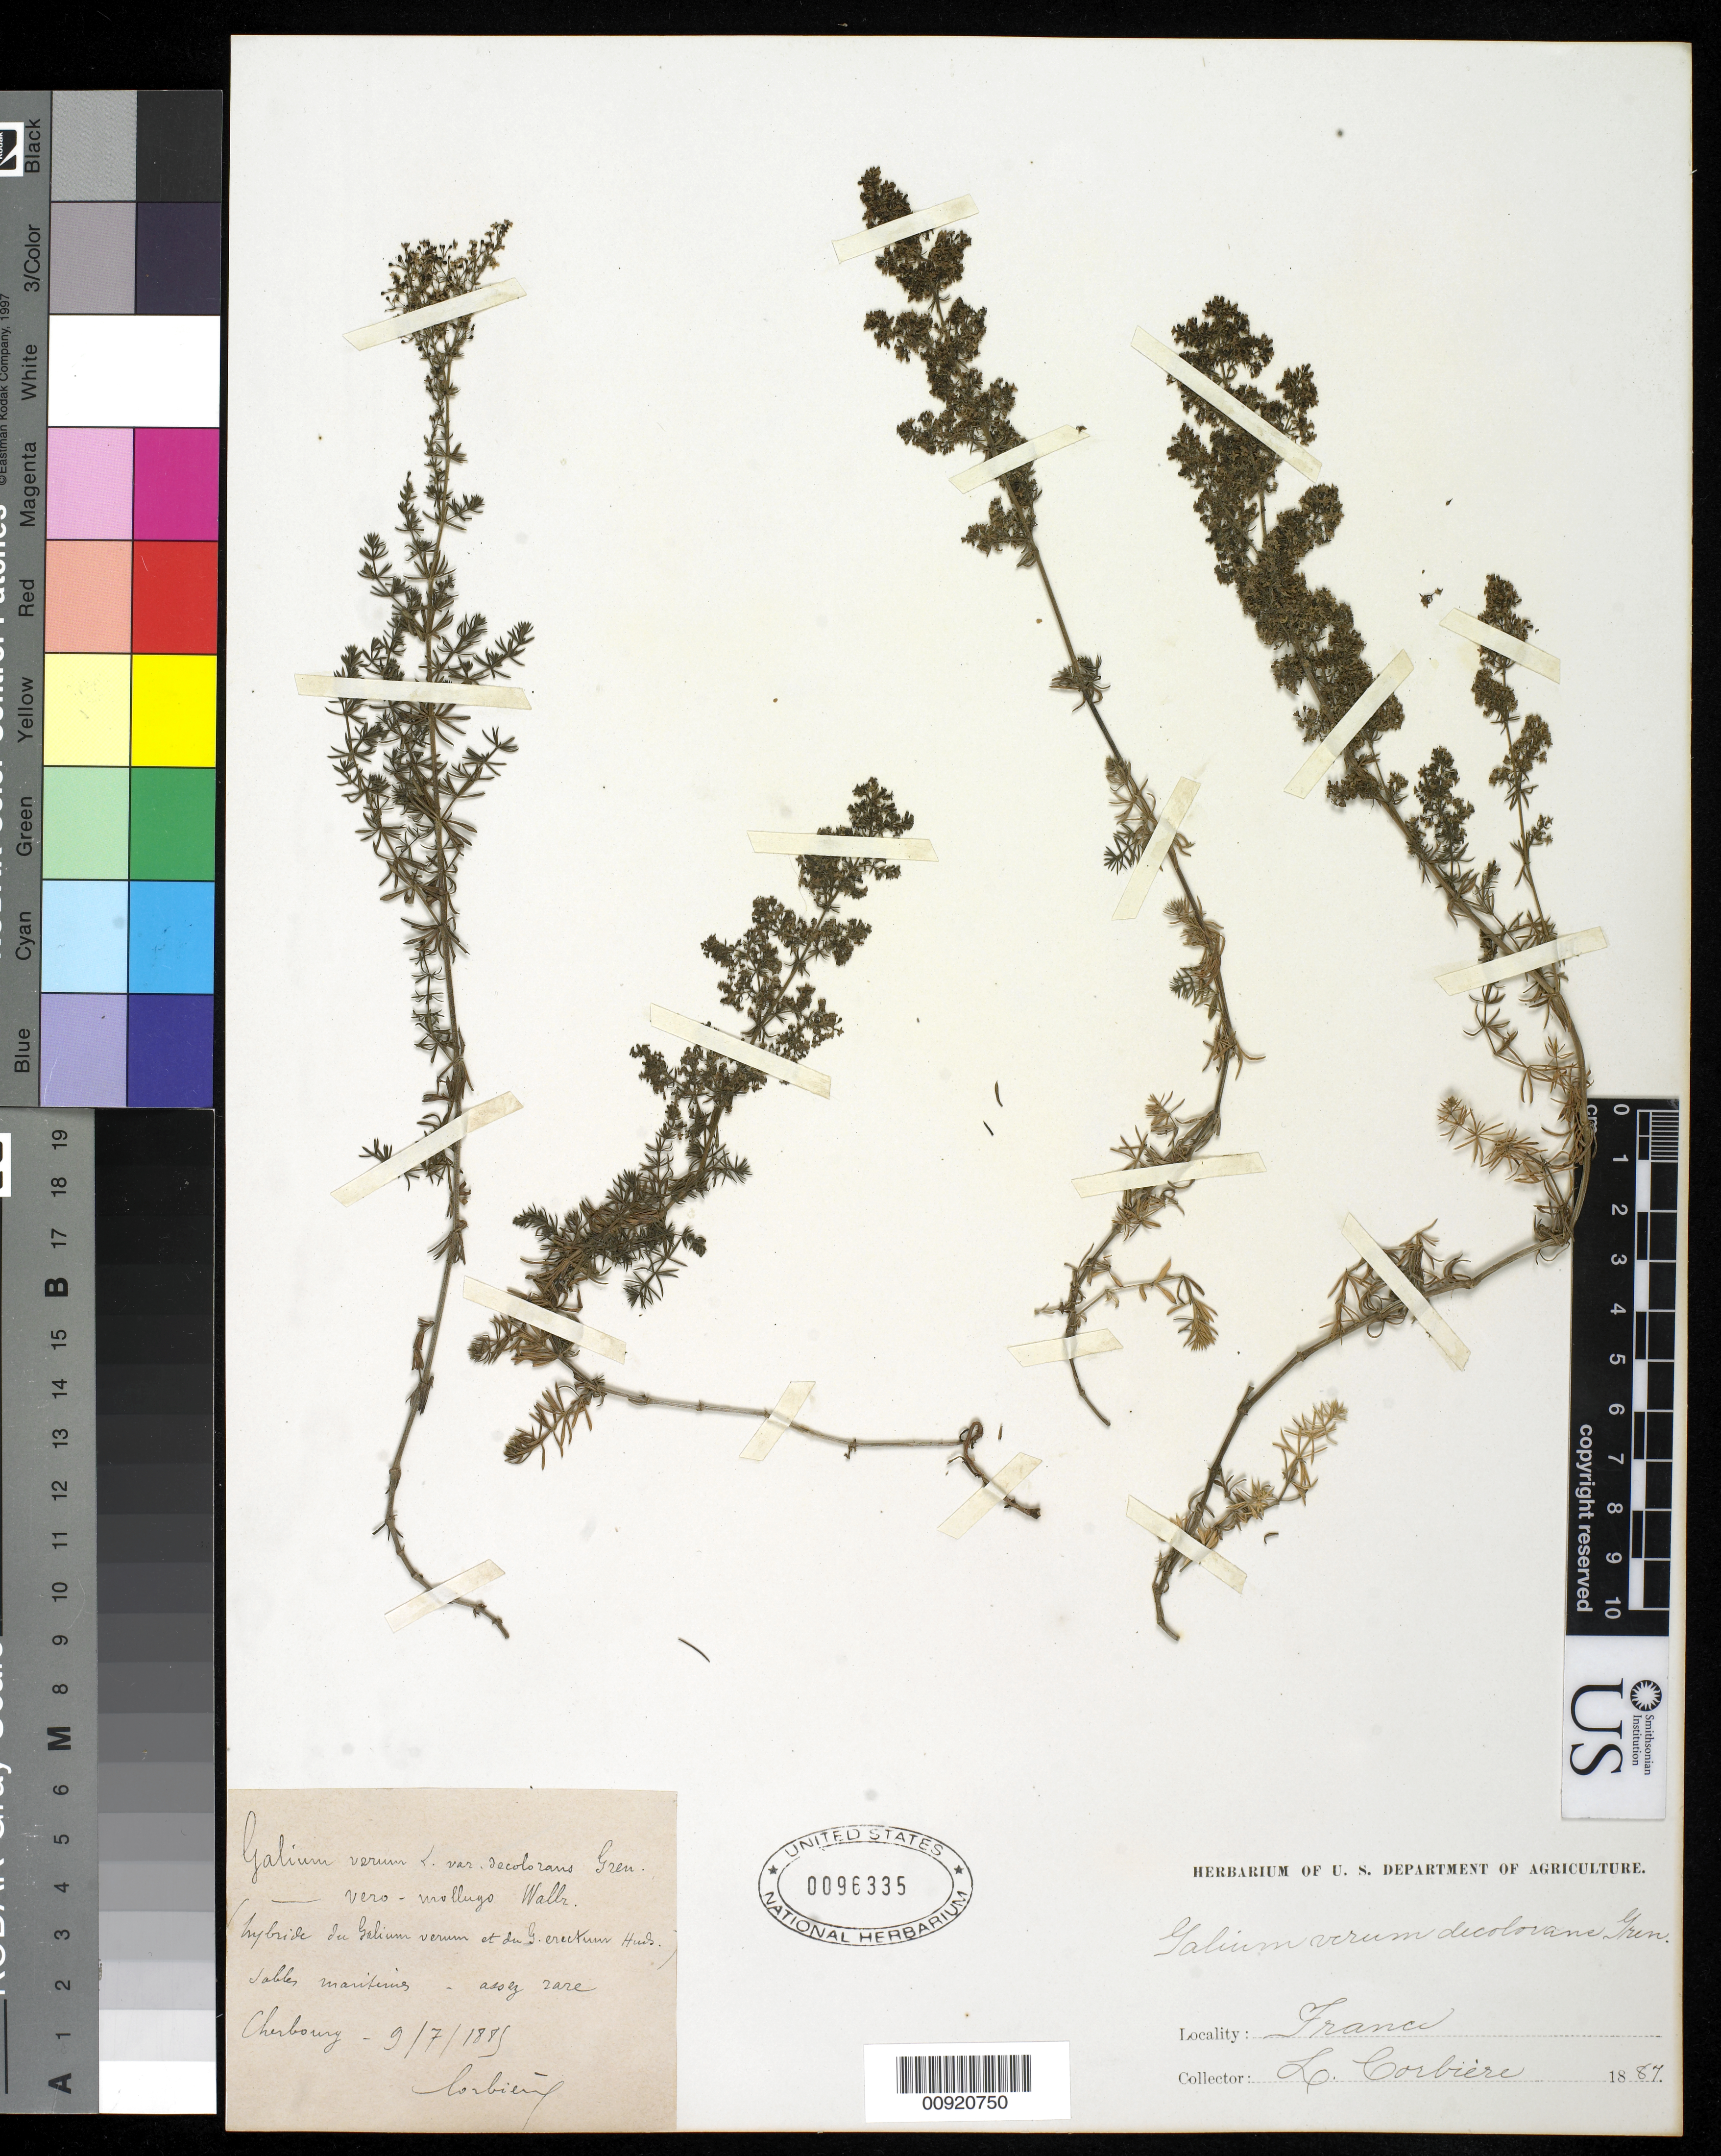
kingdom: Plantae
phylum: Tracheophyta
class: Magnoliopsida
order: Gentianales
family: Rubiaceae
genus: Galium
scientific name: Galium verum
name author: L.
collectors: L. Corbière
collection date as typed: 09 Jul 1885 or 07 Sep 1885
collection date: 1885-07-09 or 1885-09-07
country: France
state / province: Normandie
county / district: Manche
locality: Cherbourg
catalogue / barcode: US 96335